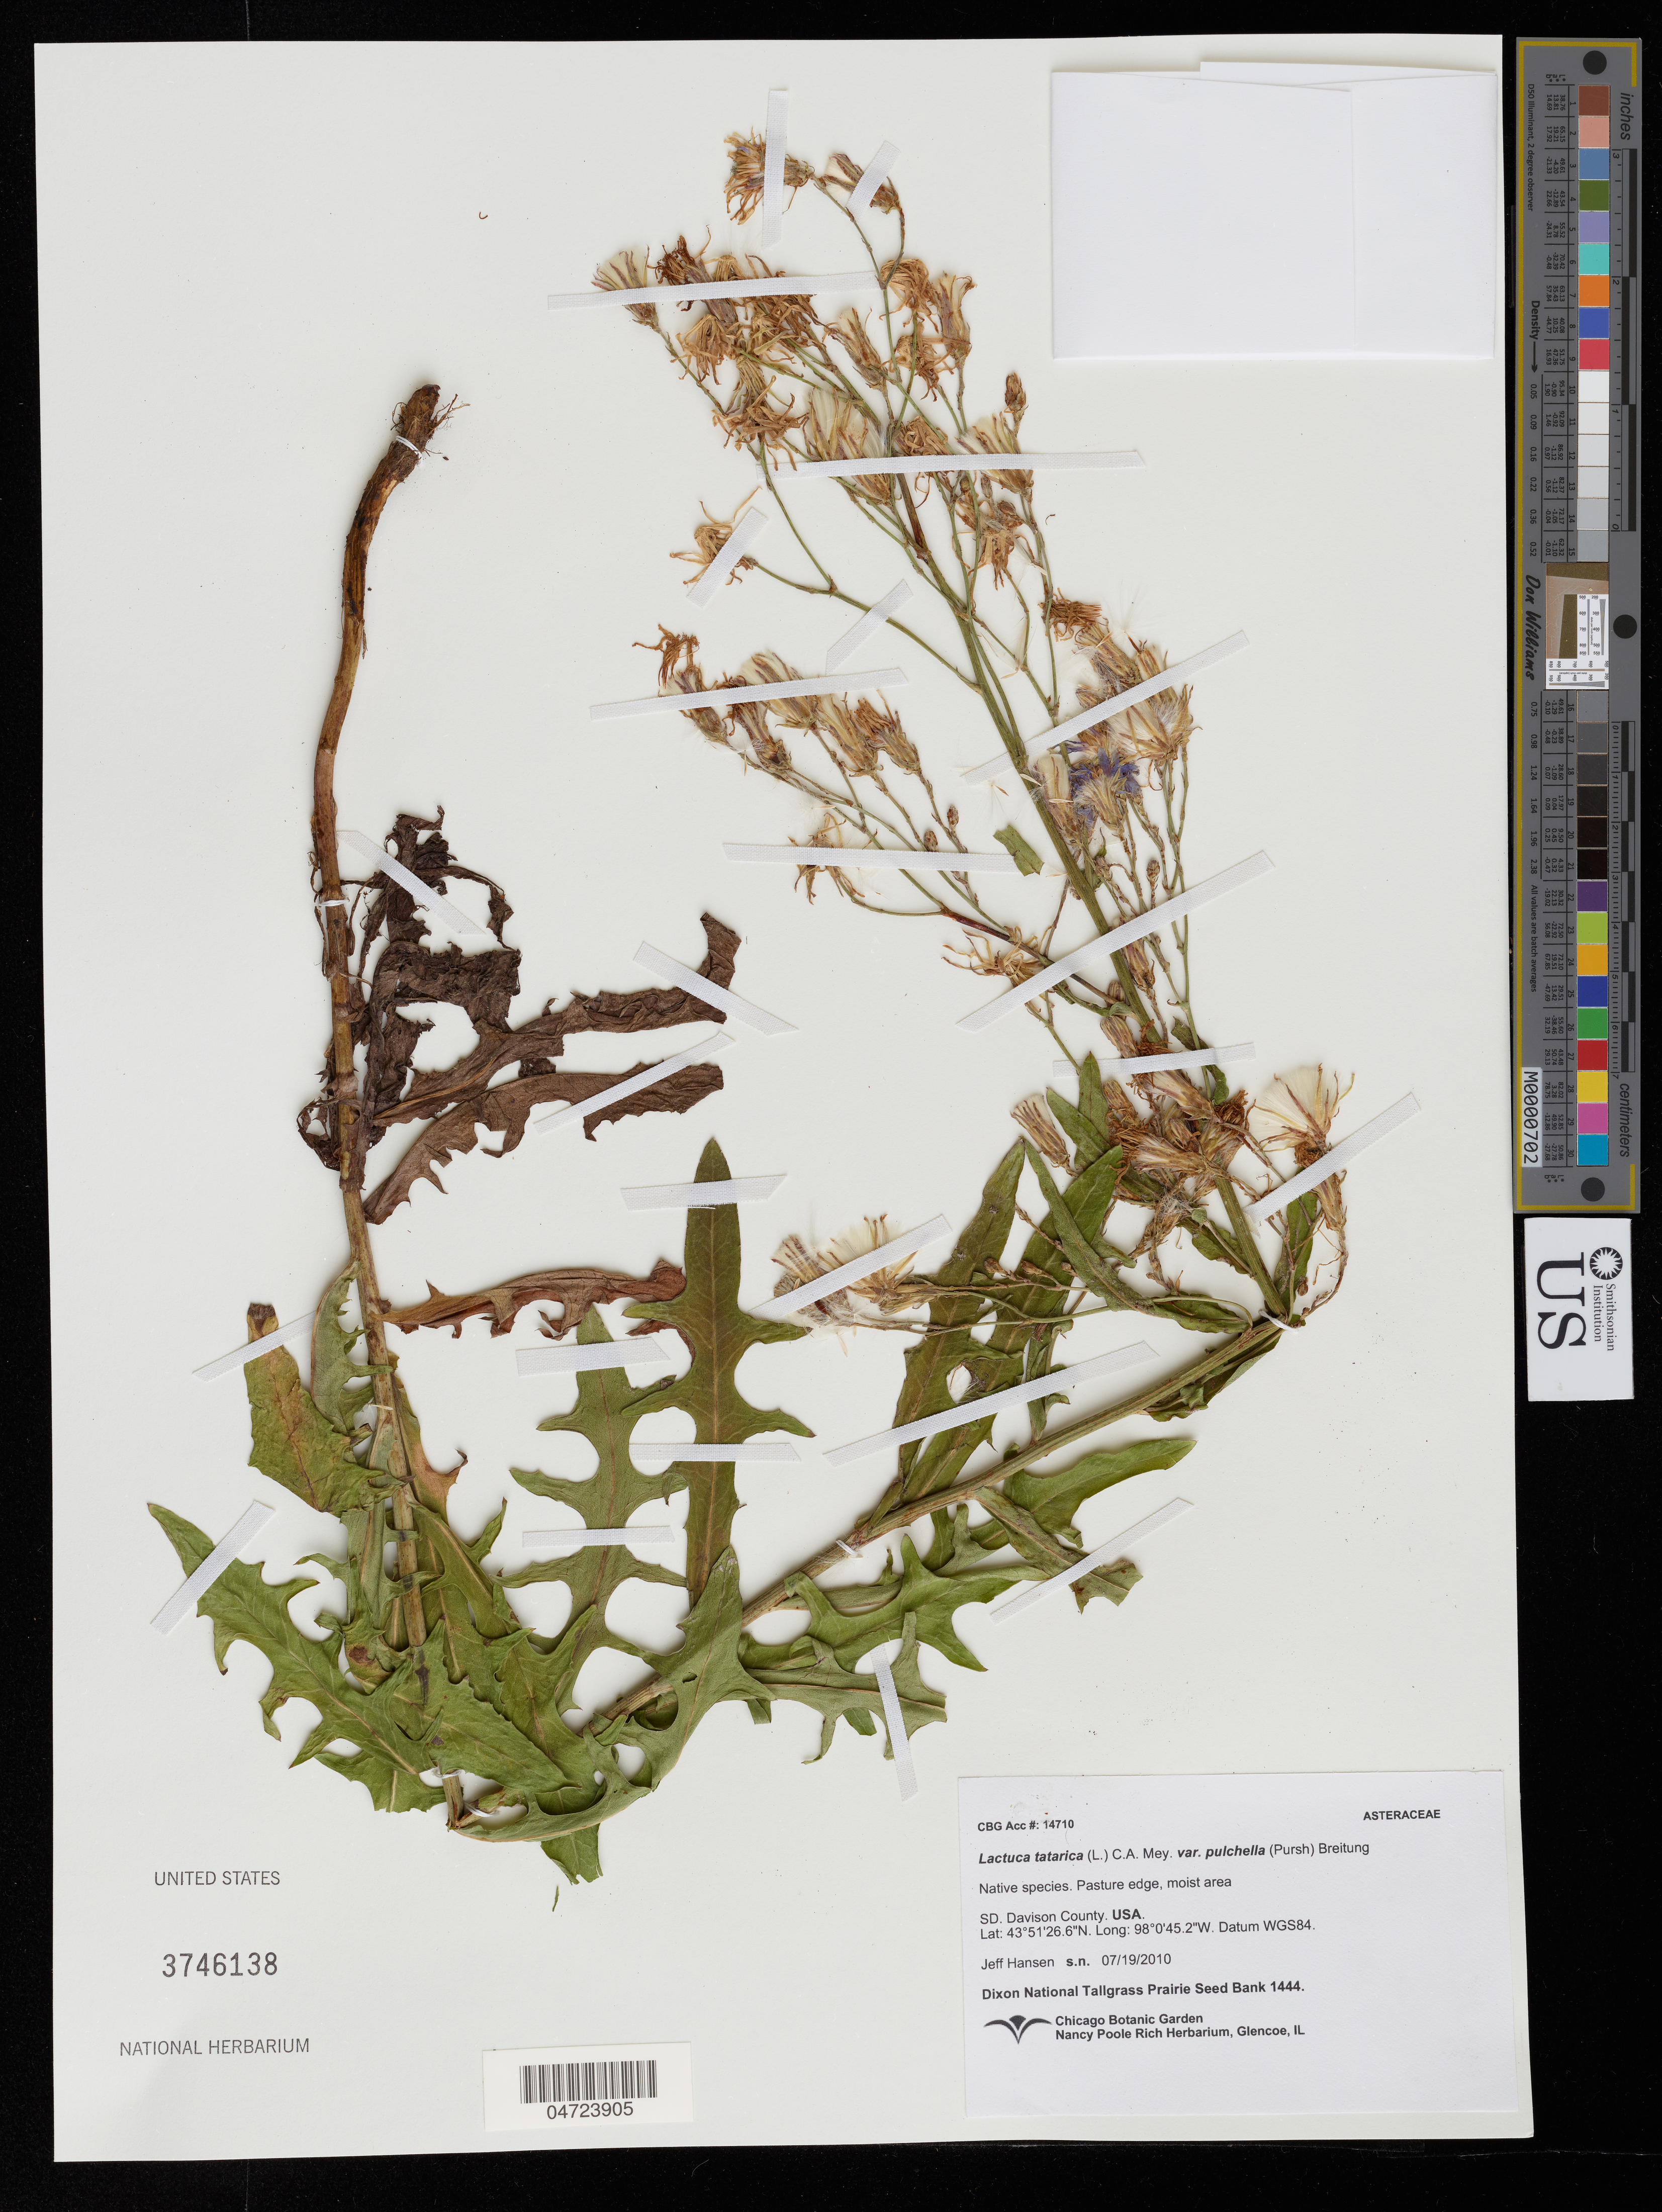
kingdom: Plantae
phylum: Tracheophyta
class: Magnoliopsida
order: Asterales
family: Asteraceae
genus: Lactuca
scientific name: Lactuca tatarica var. pulchella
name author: (Pursh) Breitung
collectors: J. Hansen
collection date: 2010-07-19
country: United States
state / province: South Dakota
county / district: Davison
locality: SD. Davison County.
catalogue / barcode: US 3746138